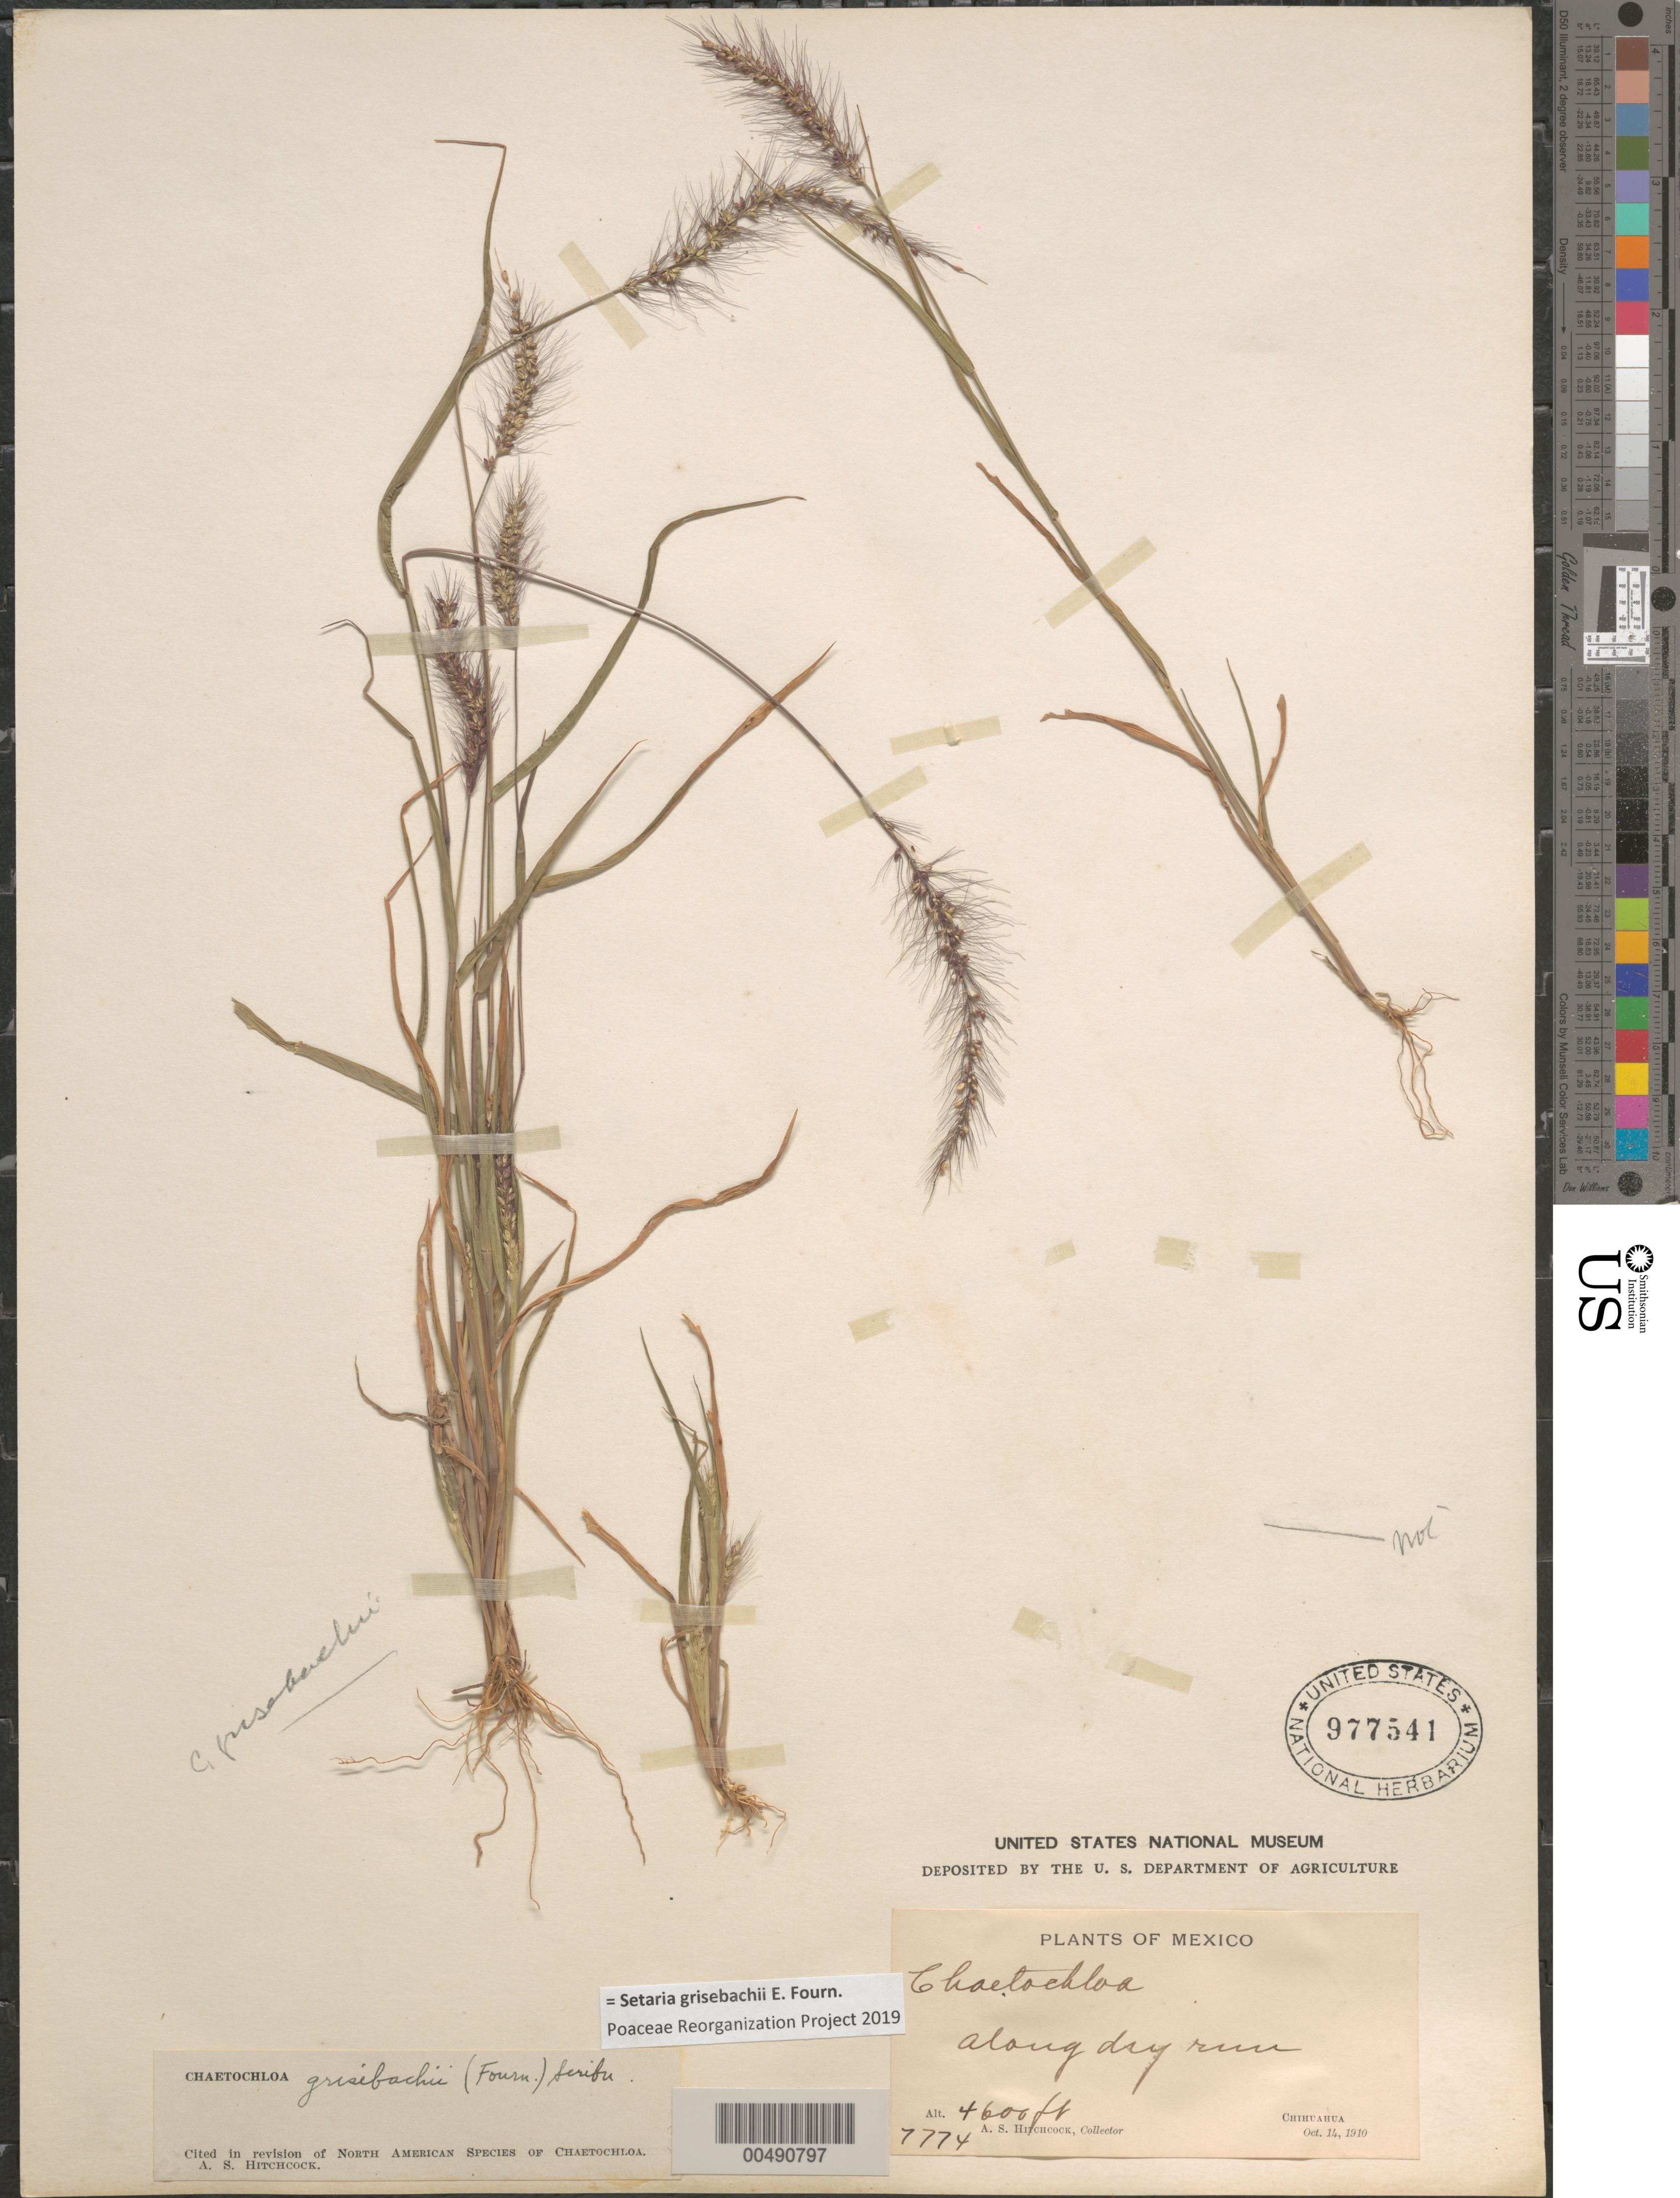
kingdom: Plantae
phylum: Tracheophyta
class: Liliopsida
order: Poales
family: Poaceae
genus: Setaria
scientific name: Setaria grisebachii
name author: E. Fourn.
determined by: Poaceae Reorganization Project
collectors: A. S. Hitchcock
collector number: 7774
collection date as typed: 14 Oct 1910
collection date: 1910-10-14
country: Mexico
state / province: Chihuahua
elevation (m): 1402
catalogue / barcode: US 977541